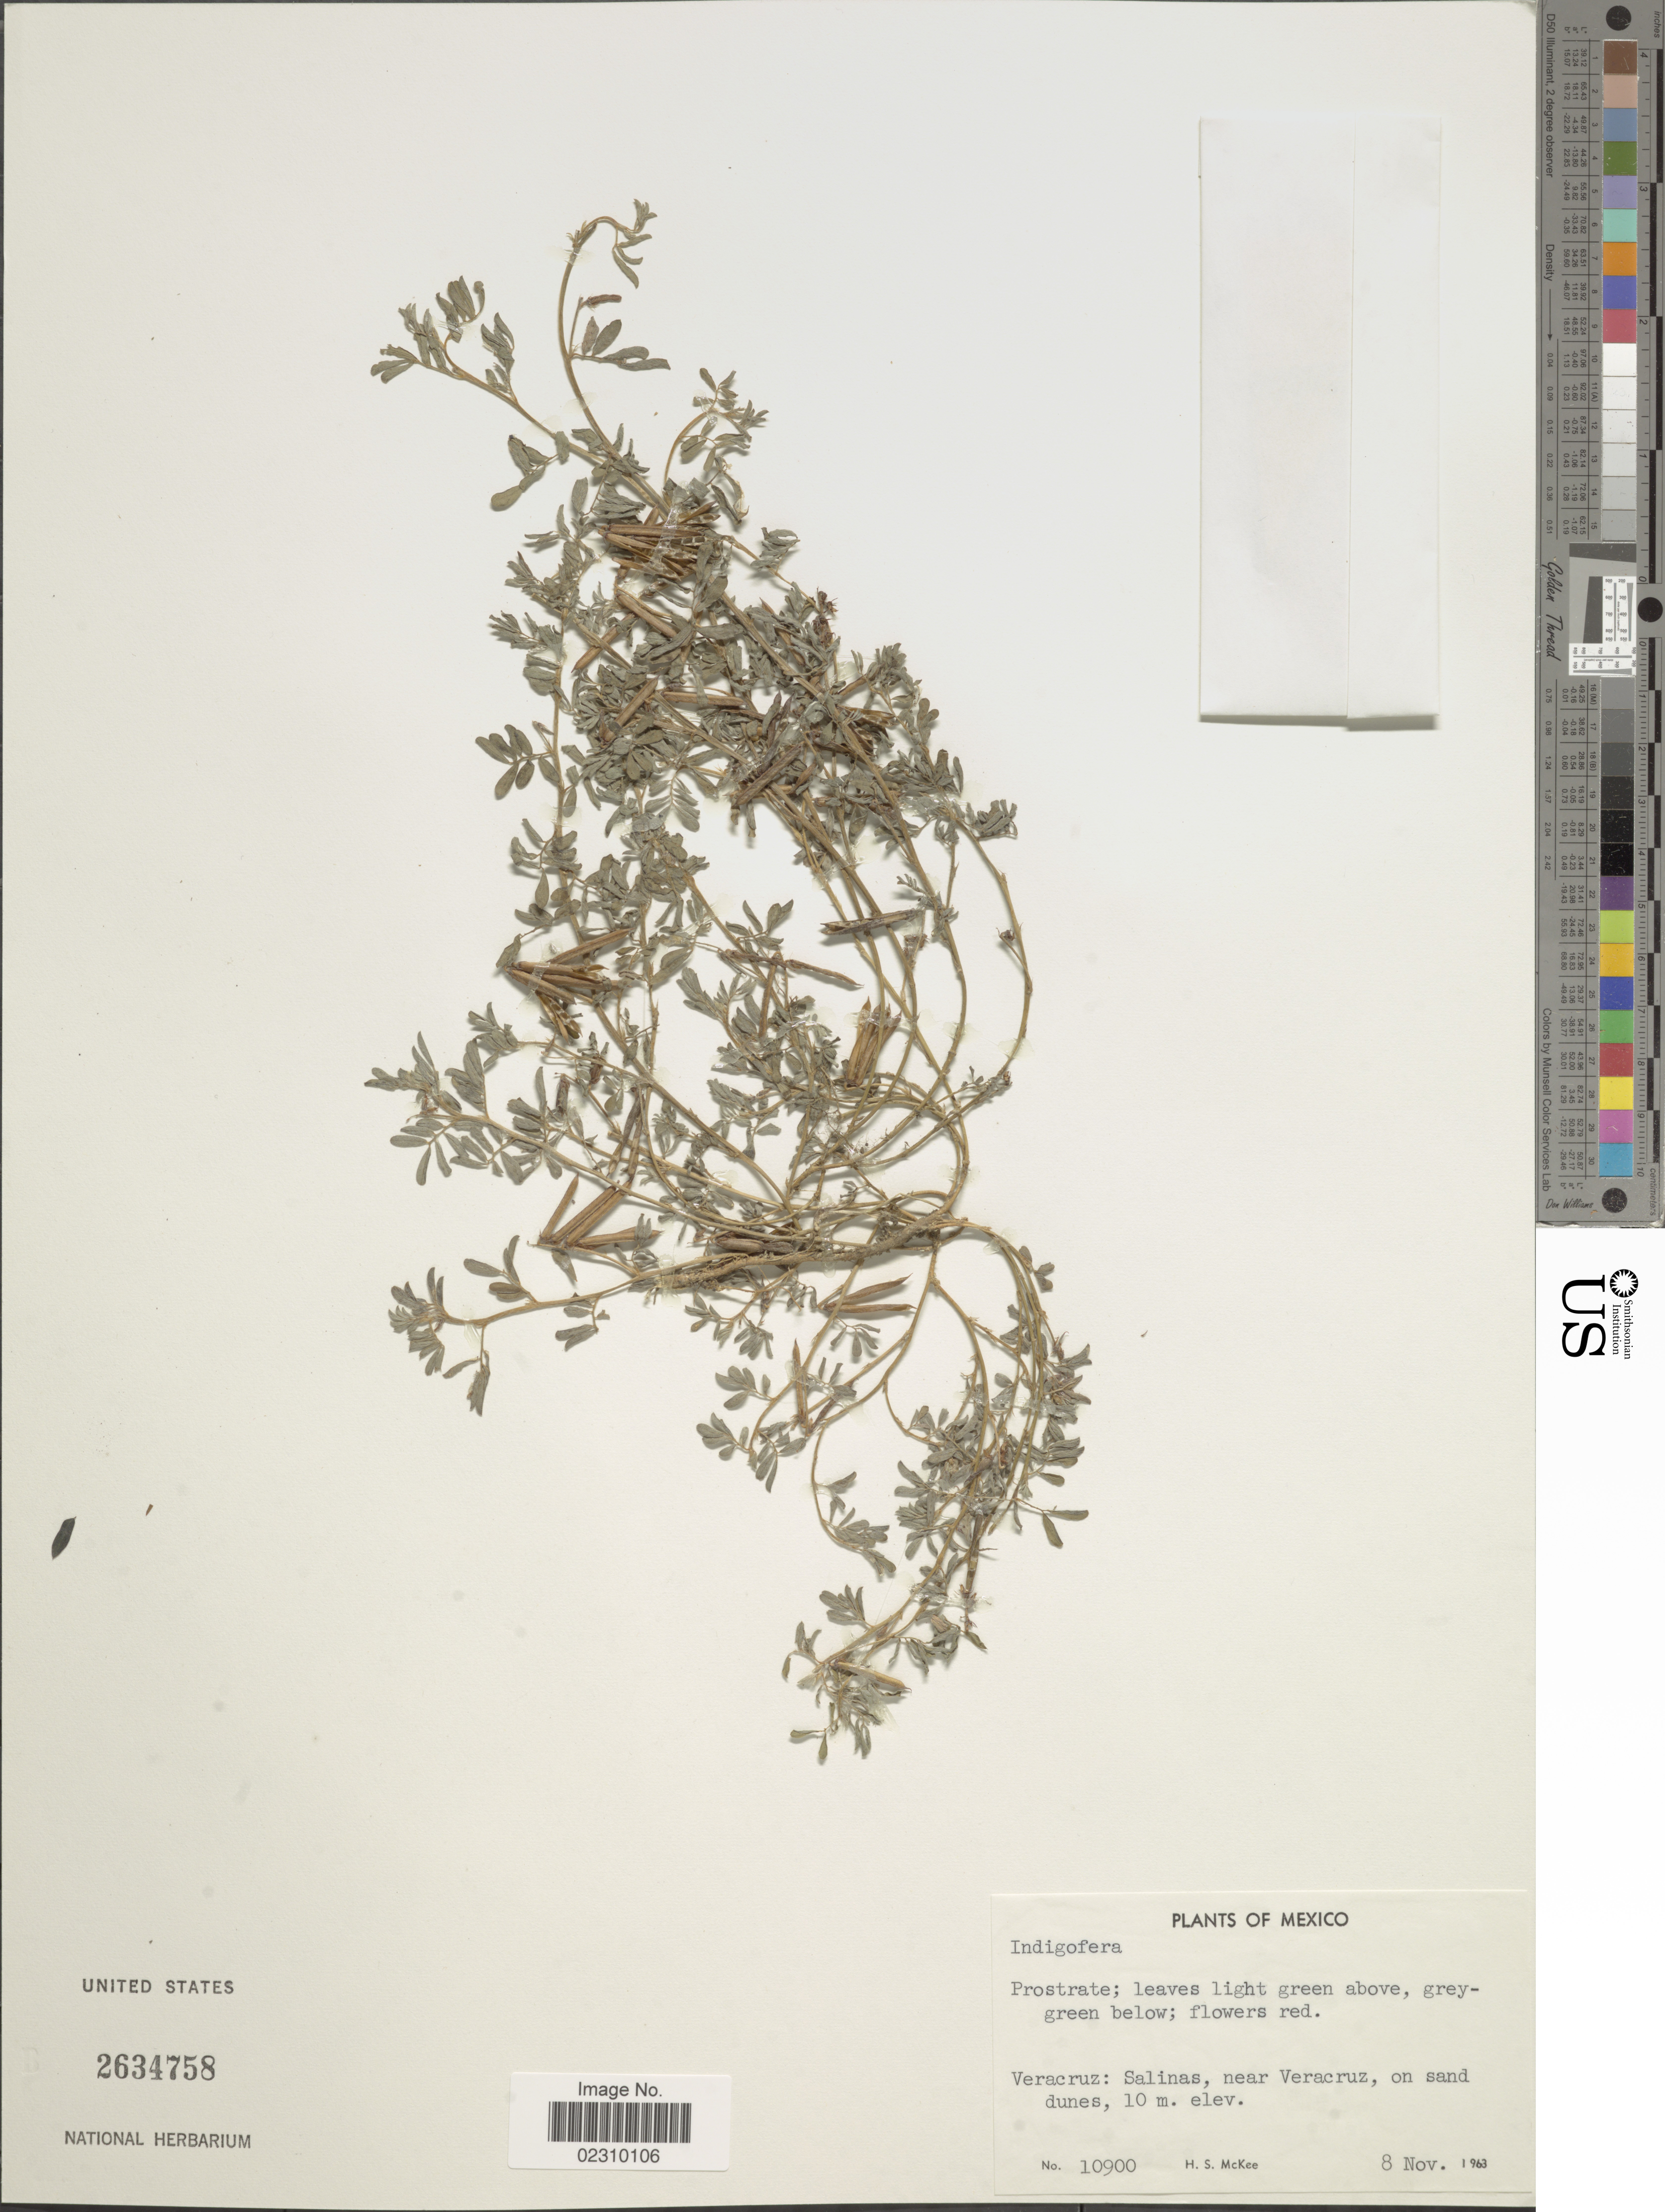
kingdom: Plantae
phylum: Tracheophyta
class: Magnoliopsida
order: Fabales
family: Fabaceae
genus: Indigofera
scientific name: Indigofera sp.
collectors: H. S. McKee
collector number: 10900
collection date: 1963-11-08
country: Mexico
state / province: Veracruz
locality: Salinas, near Veracruz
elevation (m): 10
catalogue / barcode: US 2634758